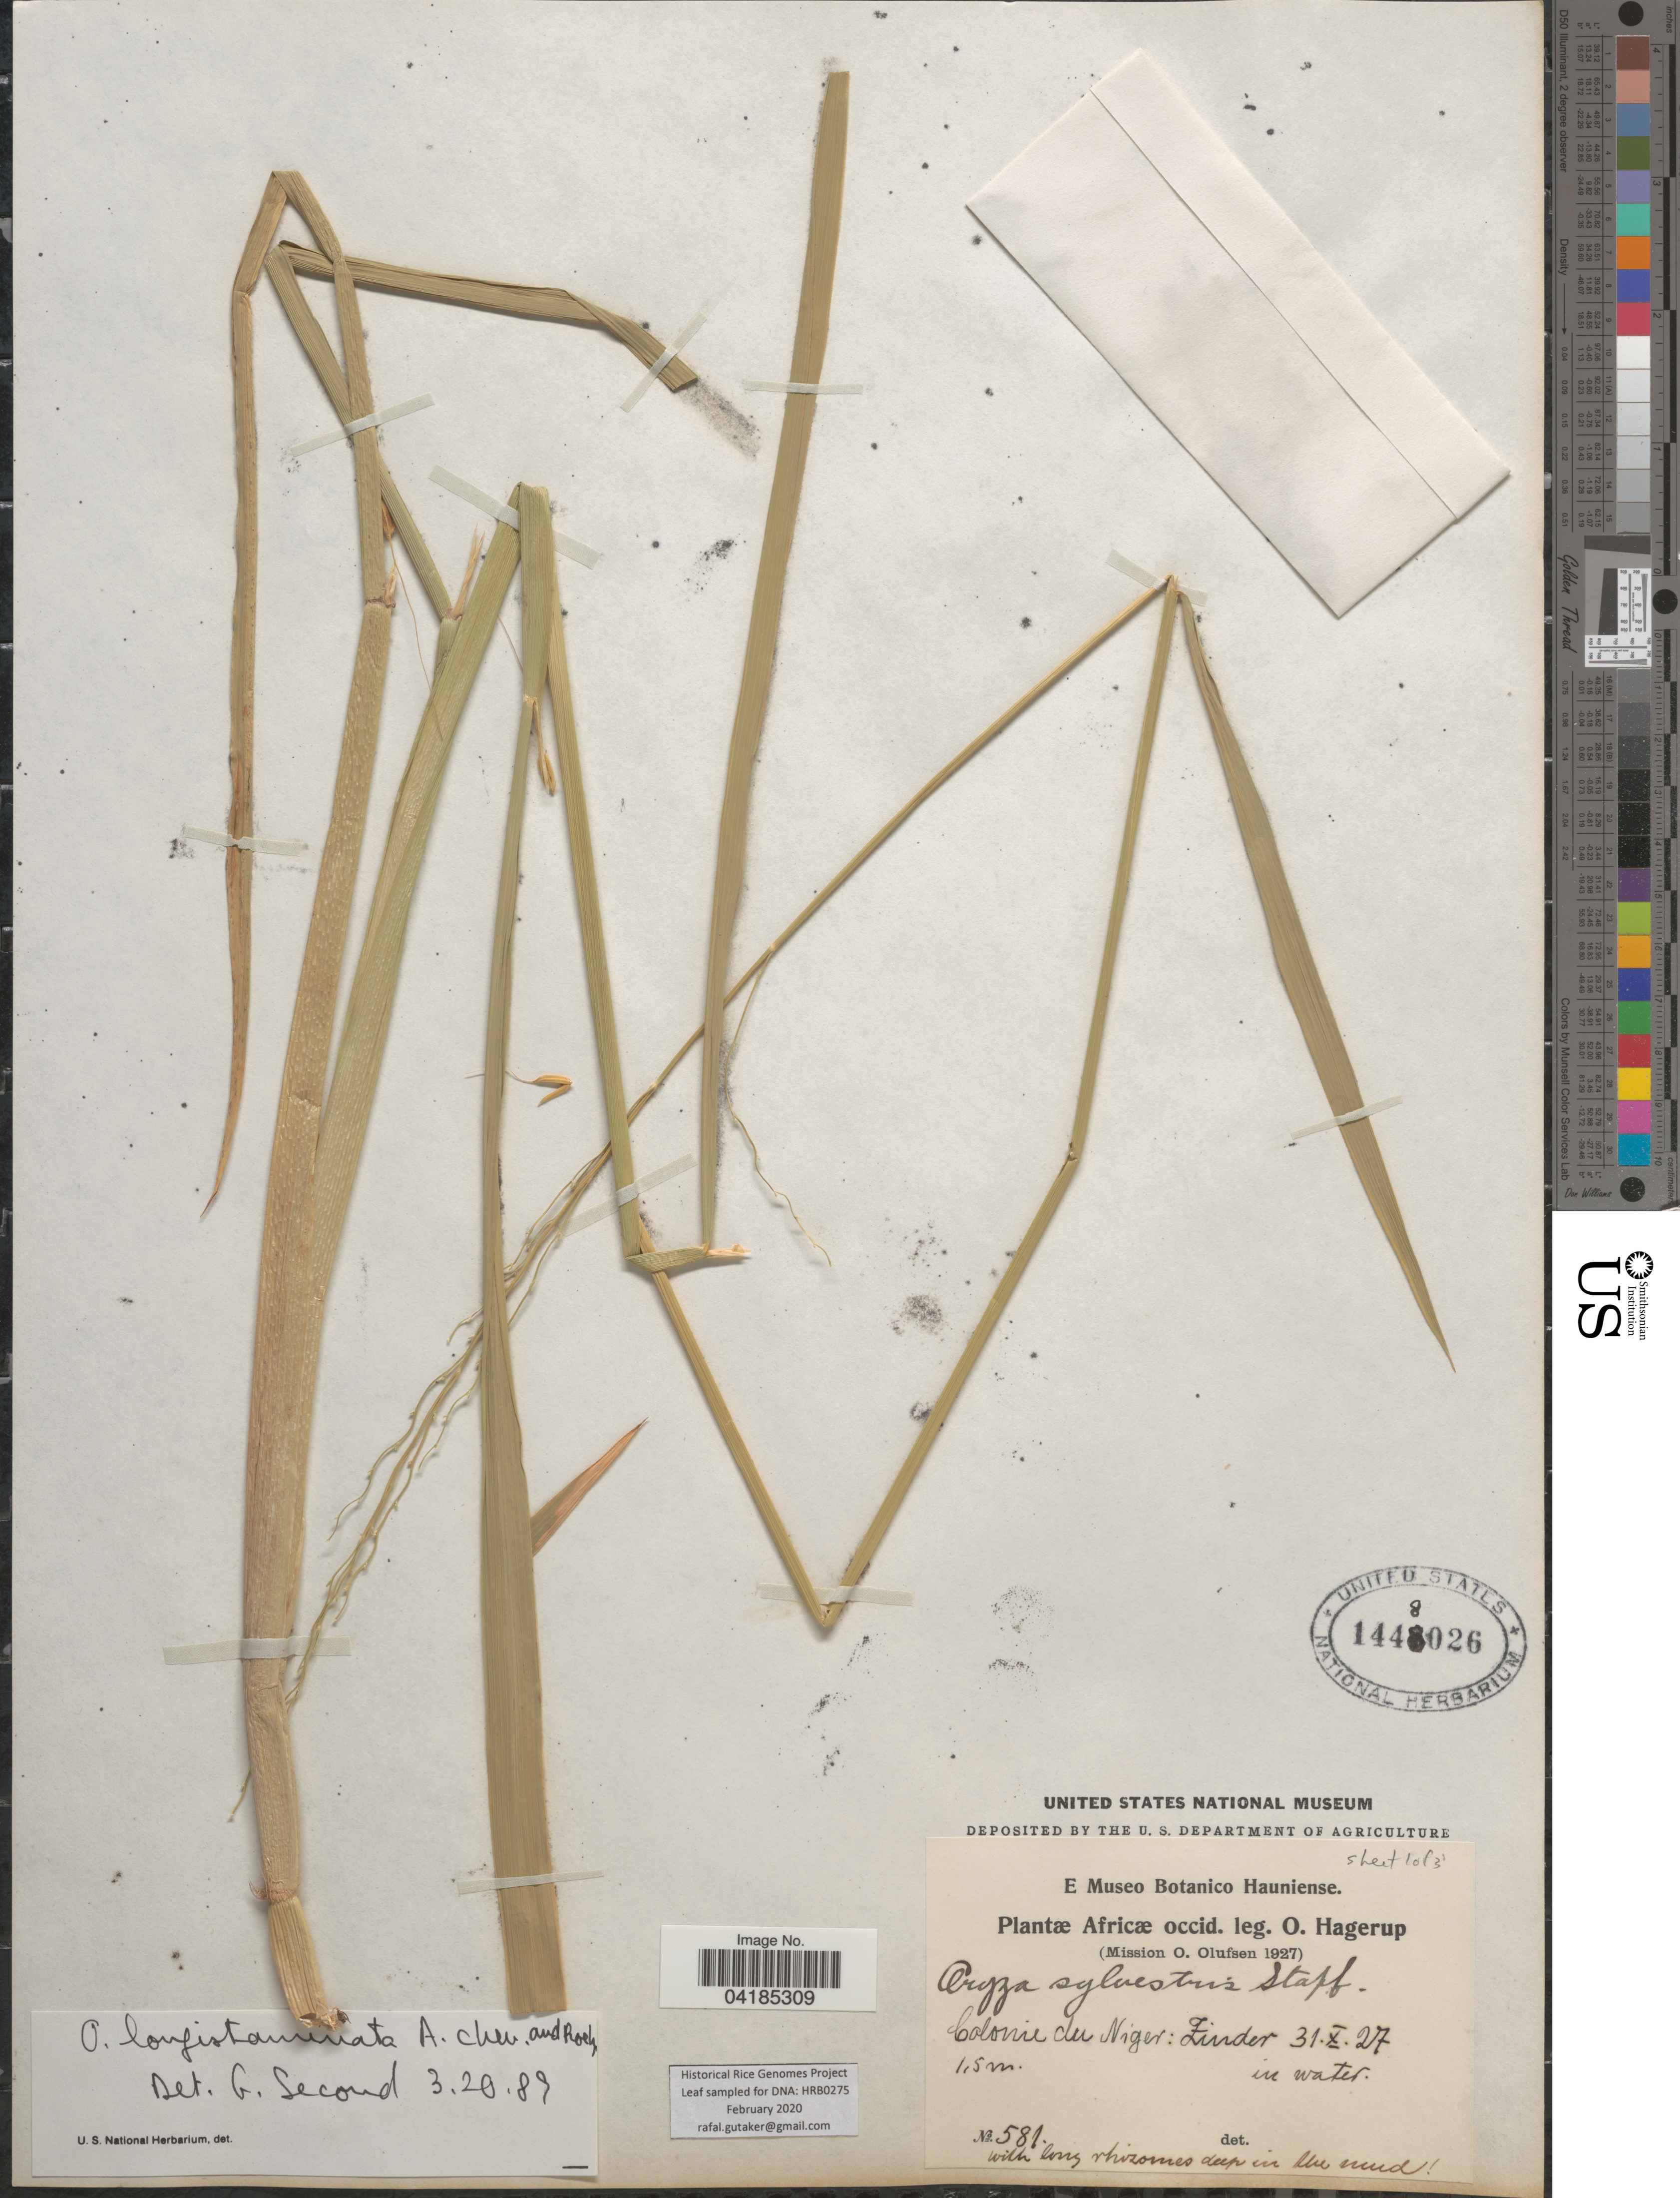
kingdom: Plantae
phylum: Tracheophyta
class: Liliopsida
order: Poales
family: Poaceae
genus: Oryza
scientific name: Oryza longistaminata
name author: A. Chev. & Roehr.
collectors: O. Hagerup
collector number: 581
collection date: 1927-10-31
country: Nigeria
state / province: Niger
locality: Africæ occid. Colonie du Niger: Zinder. (Mission O. Olufsen 1927).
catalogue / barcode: US 1448026